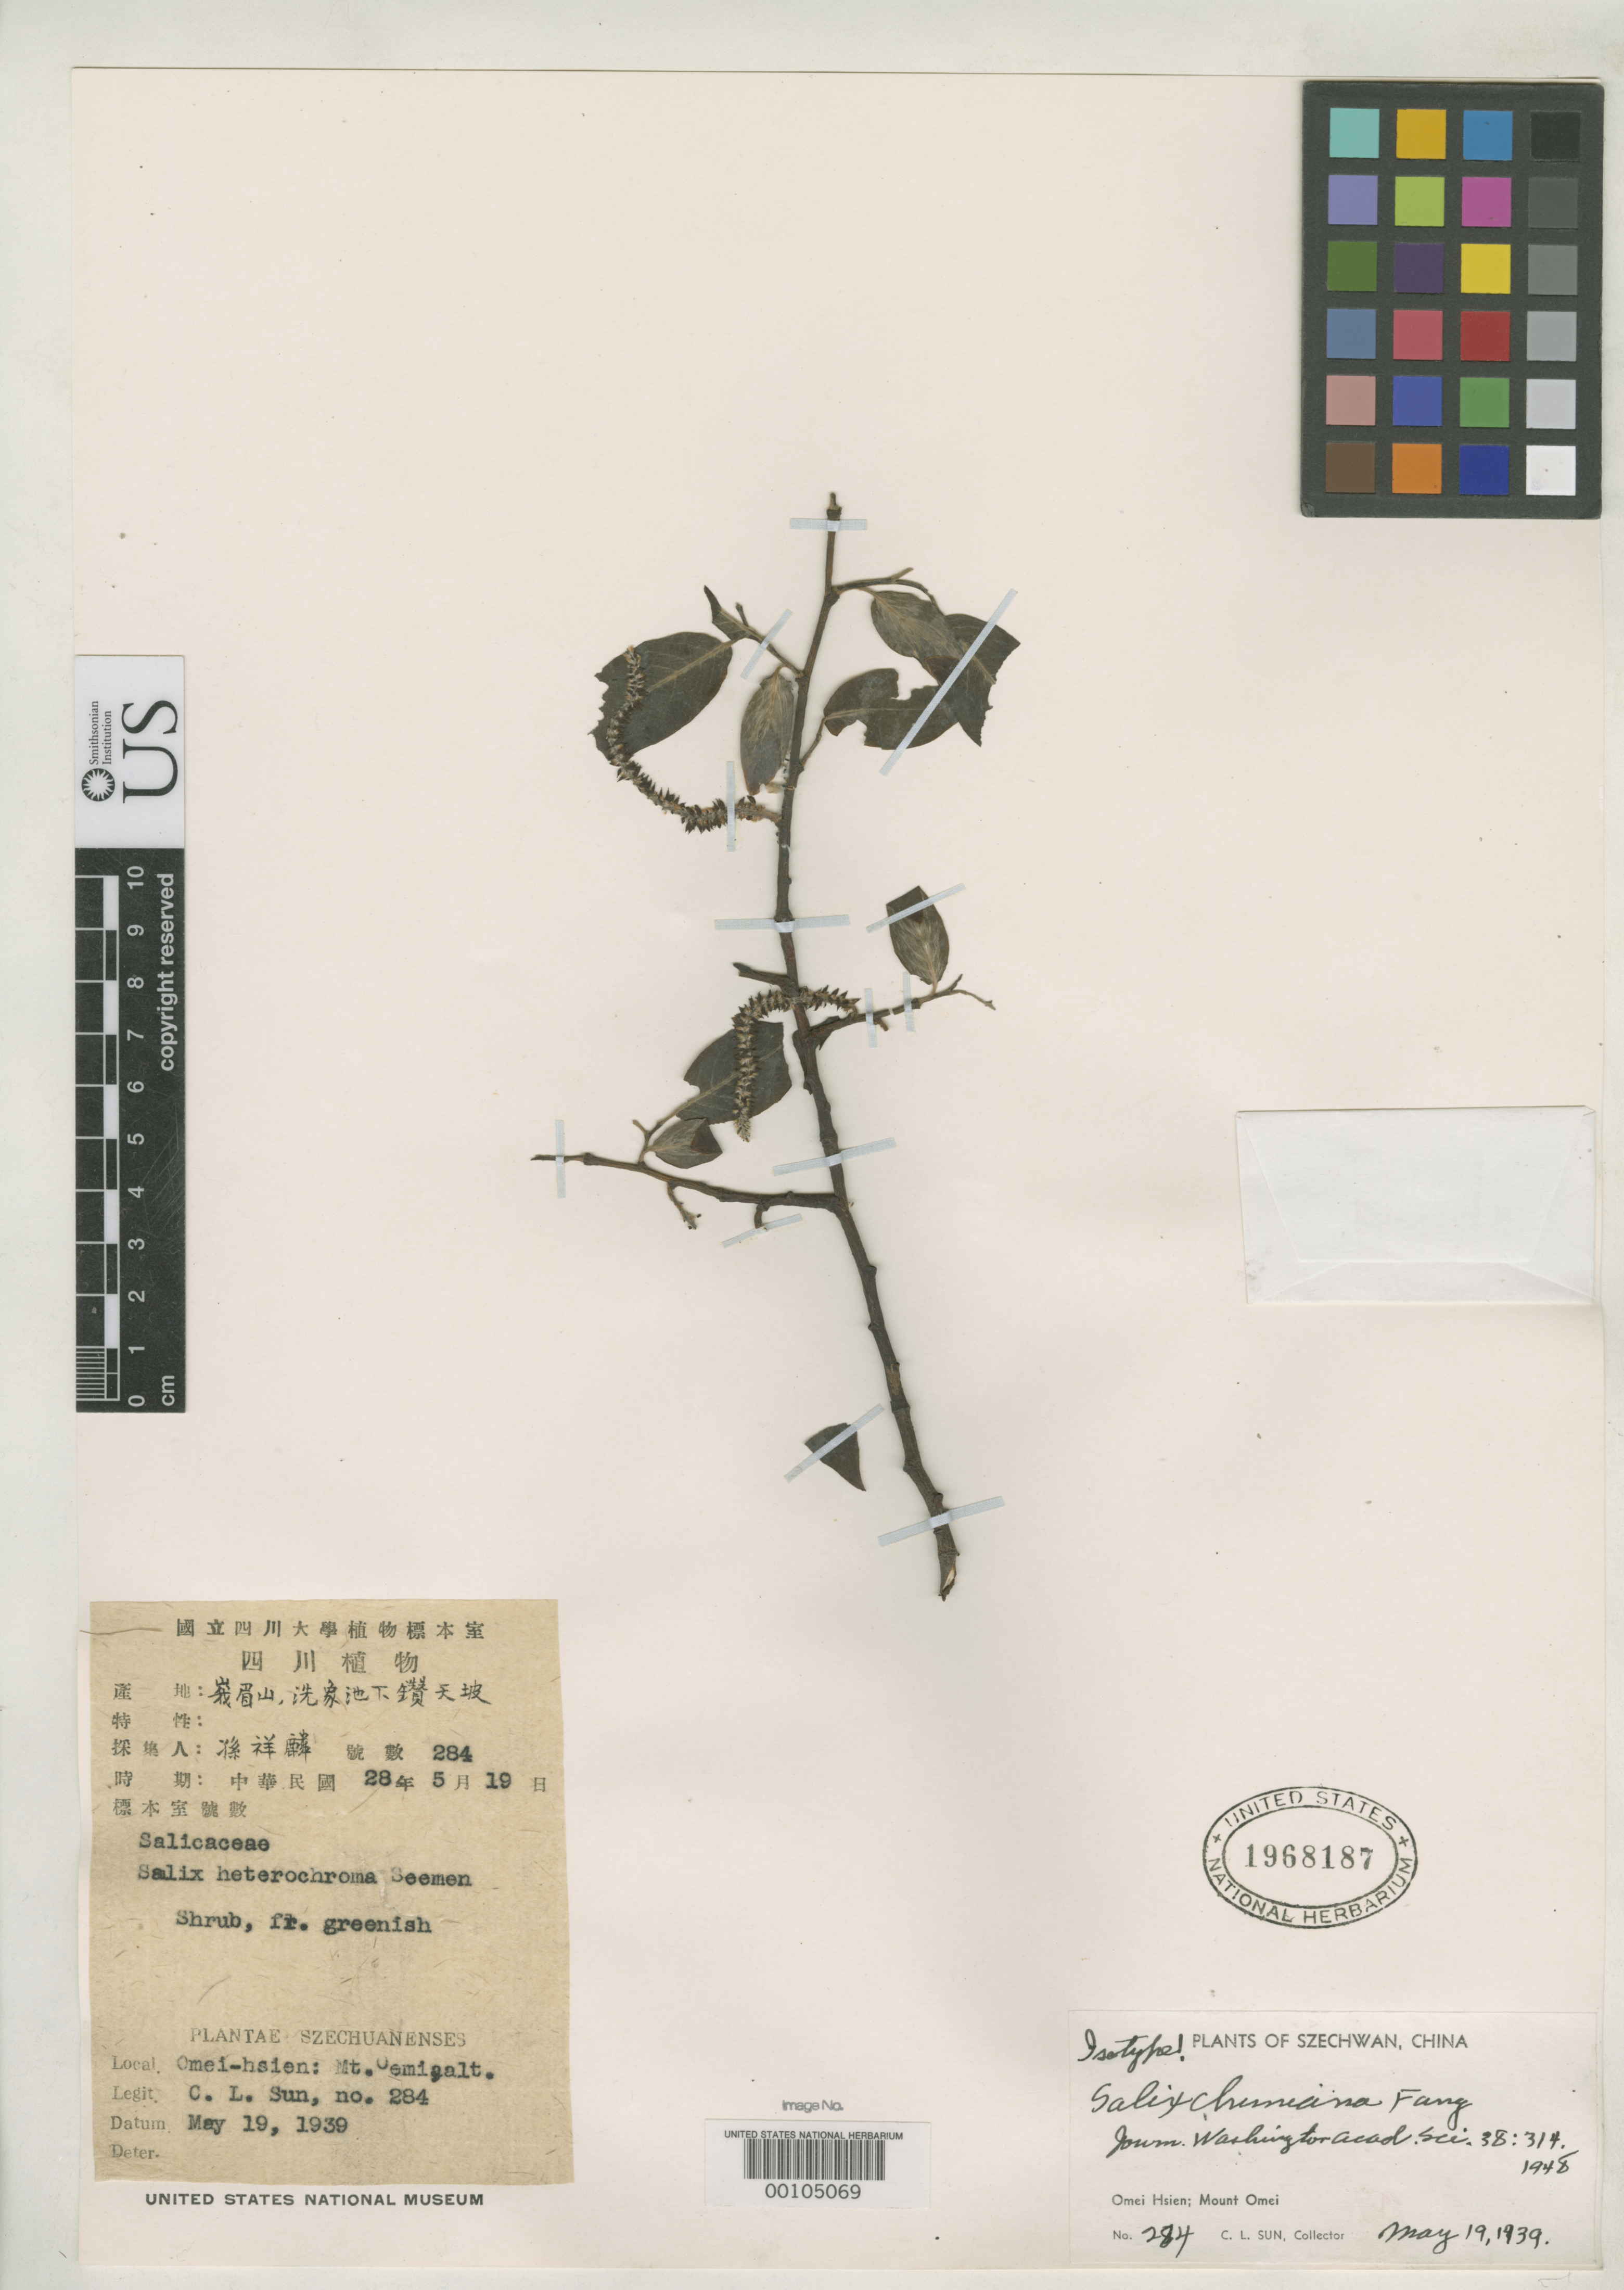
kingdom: Plantae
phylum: Tracheophyta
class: Magnoliopsida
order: Malpighiales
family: Salicaceae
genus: Salix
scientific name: Salix chuniana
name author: W.P. Fang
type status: Isotype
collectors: C. Sun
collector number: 284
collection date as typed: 19 May 1939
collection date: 1939-05-19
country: China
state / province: Sichuan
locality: Mt. Omei, Tsuan-tien-po.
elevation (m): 2000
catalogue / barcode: US 1968187